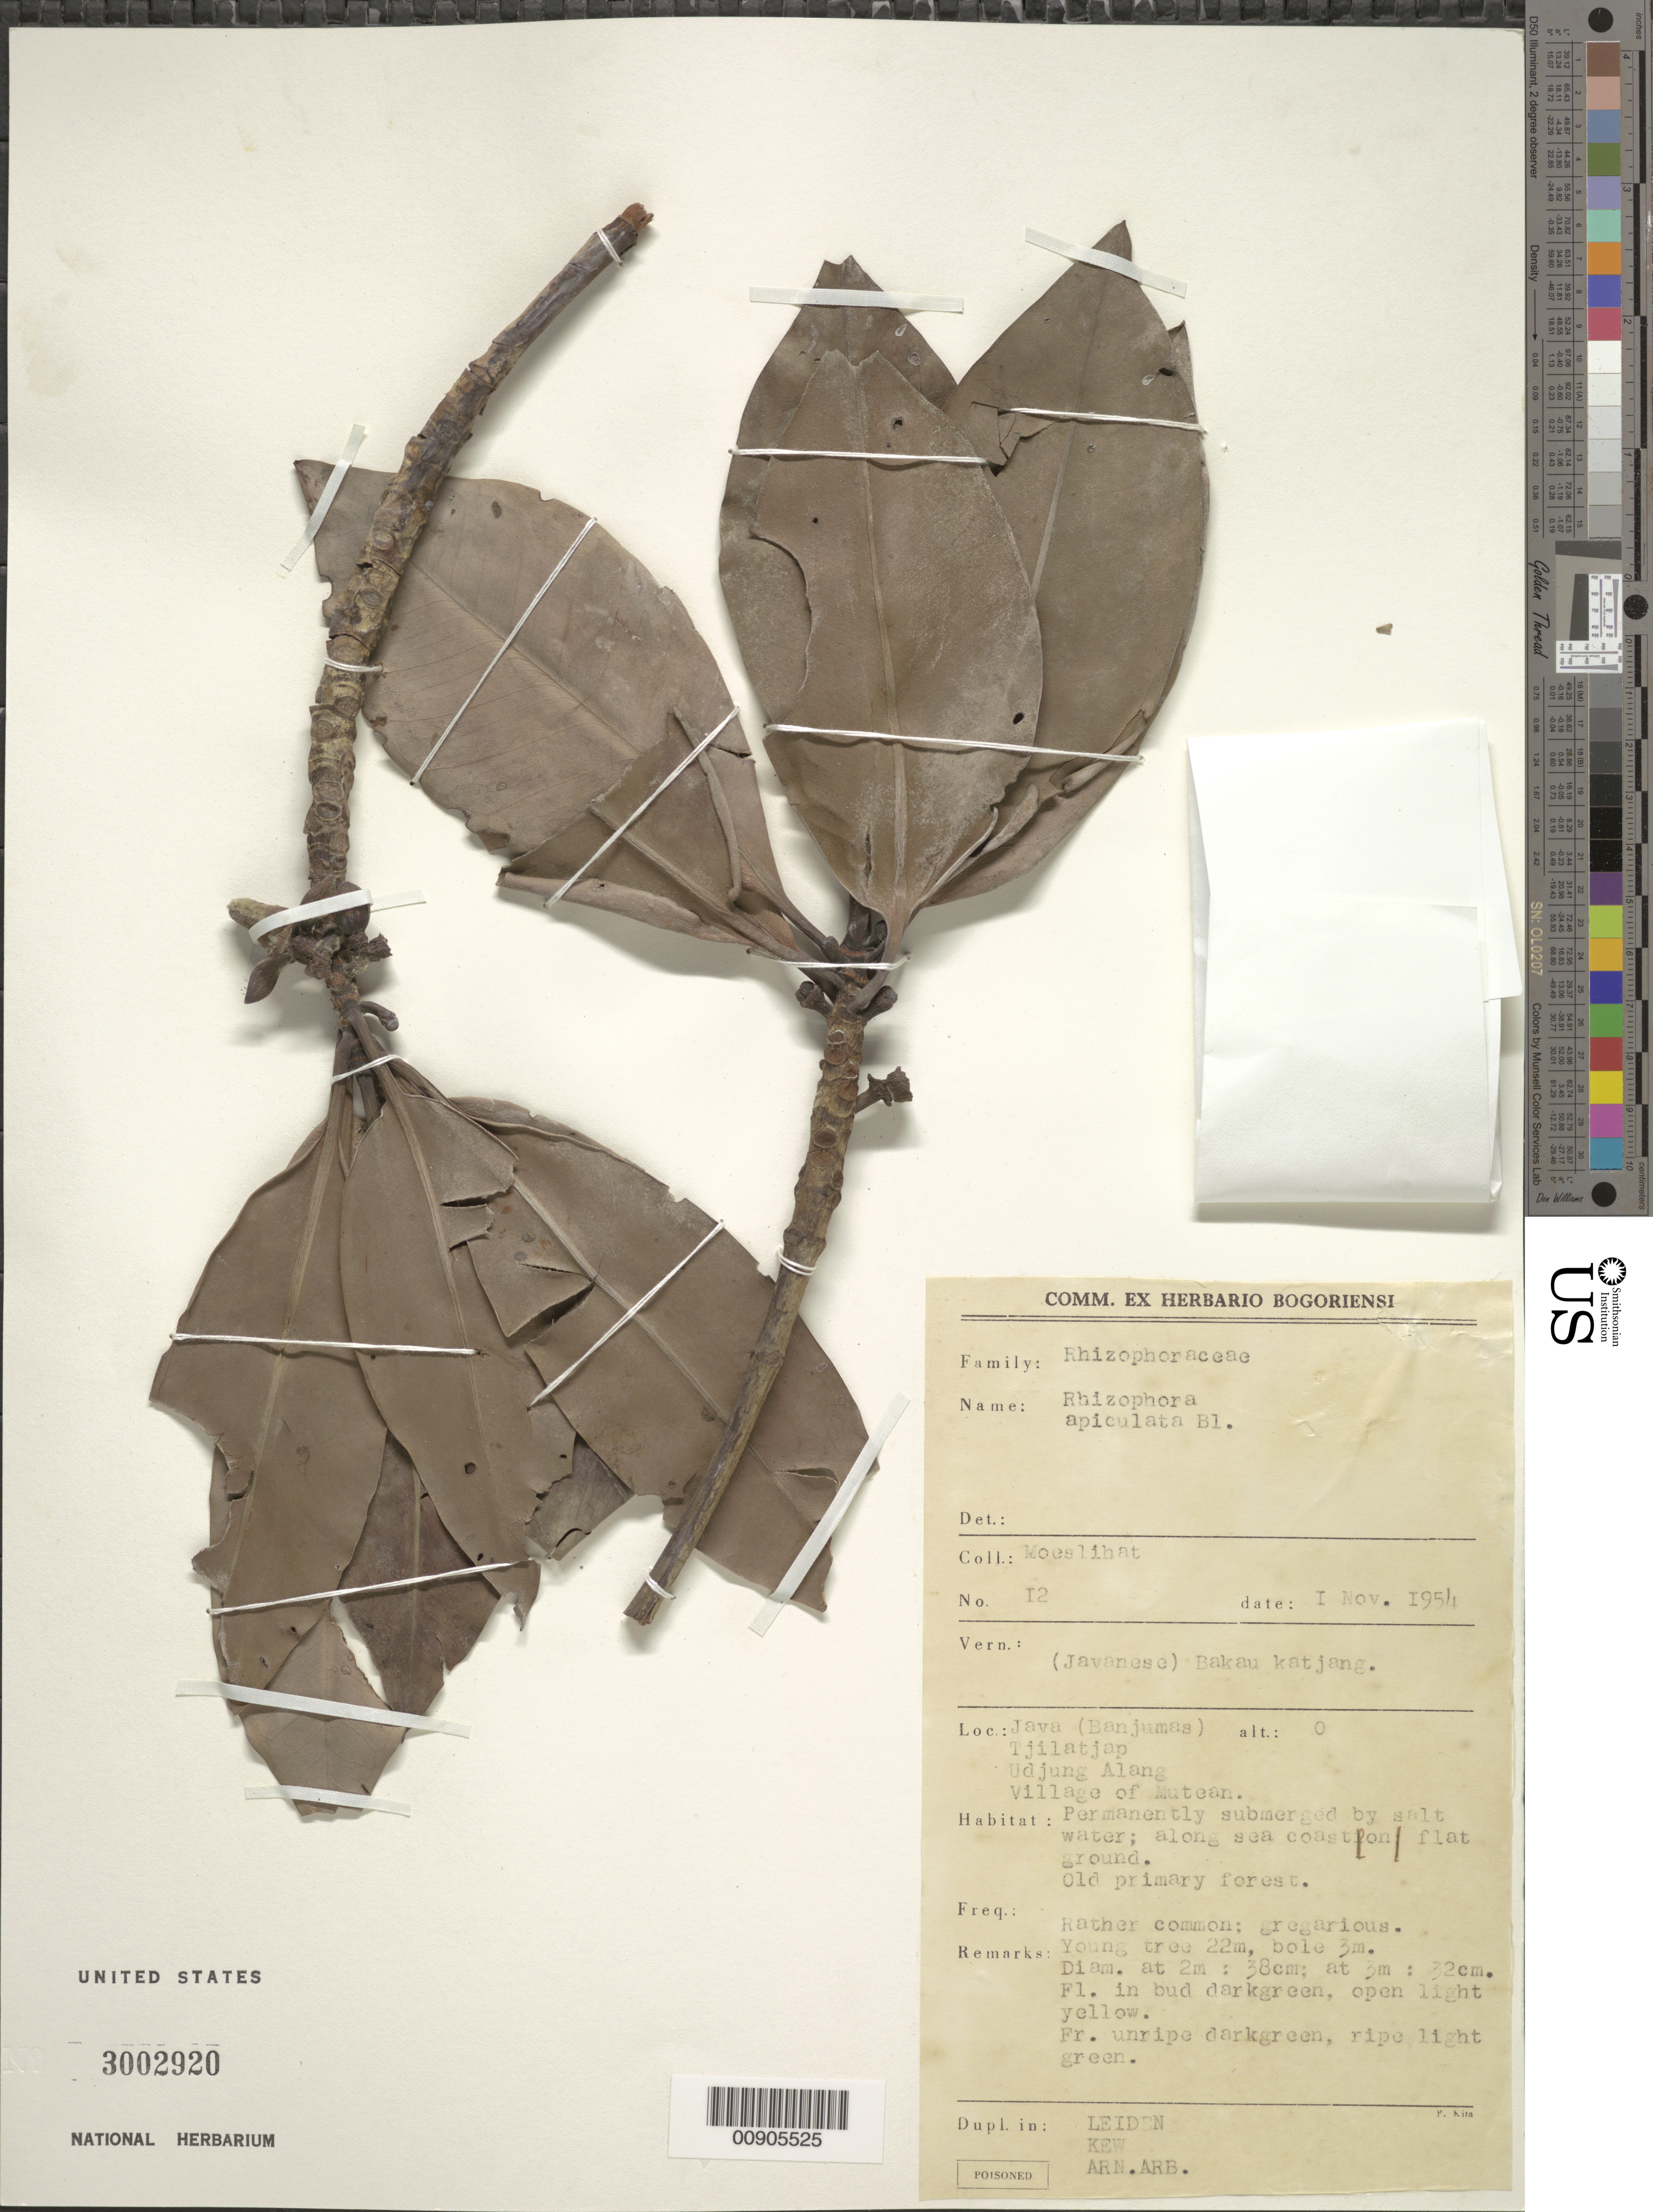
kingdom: Plantae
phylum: Tracheophyta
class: Magnoliopsida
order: Malpighiales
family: Rhizophoraceae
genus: Rhizophora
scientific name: Rhizophora apiculata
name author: Blume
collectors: Moeslihat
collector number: I2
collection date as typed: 01 Nov 1954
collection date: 1954-11-01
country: Indonesia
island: Java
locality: Java (Banjumas). Tijilatjap. Udjung Alang. Vullae of Mutean.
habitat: Permanently submerged by salt water; along sea coast on flat groung. Old primary forest.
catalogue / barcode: US 3002920